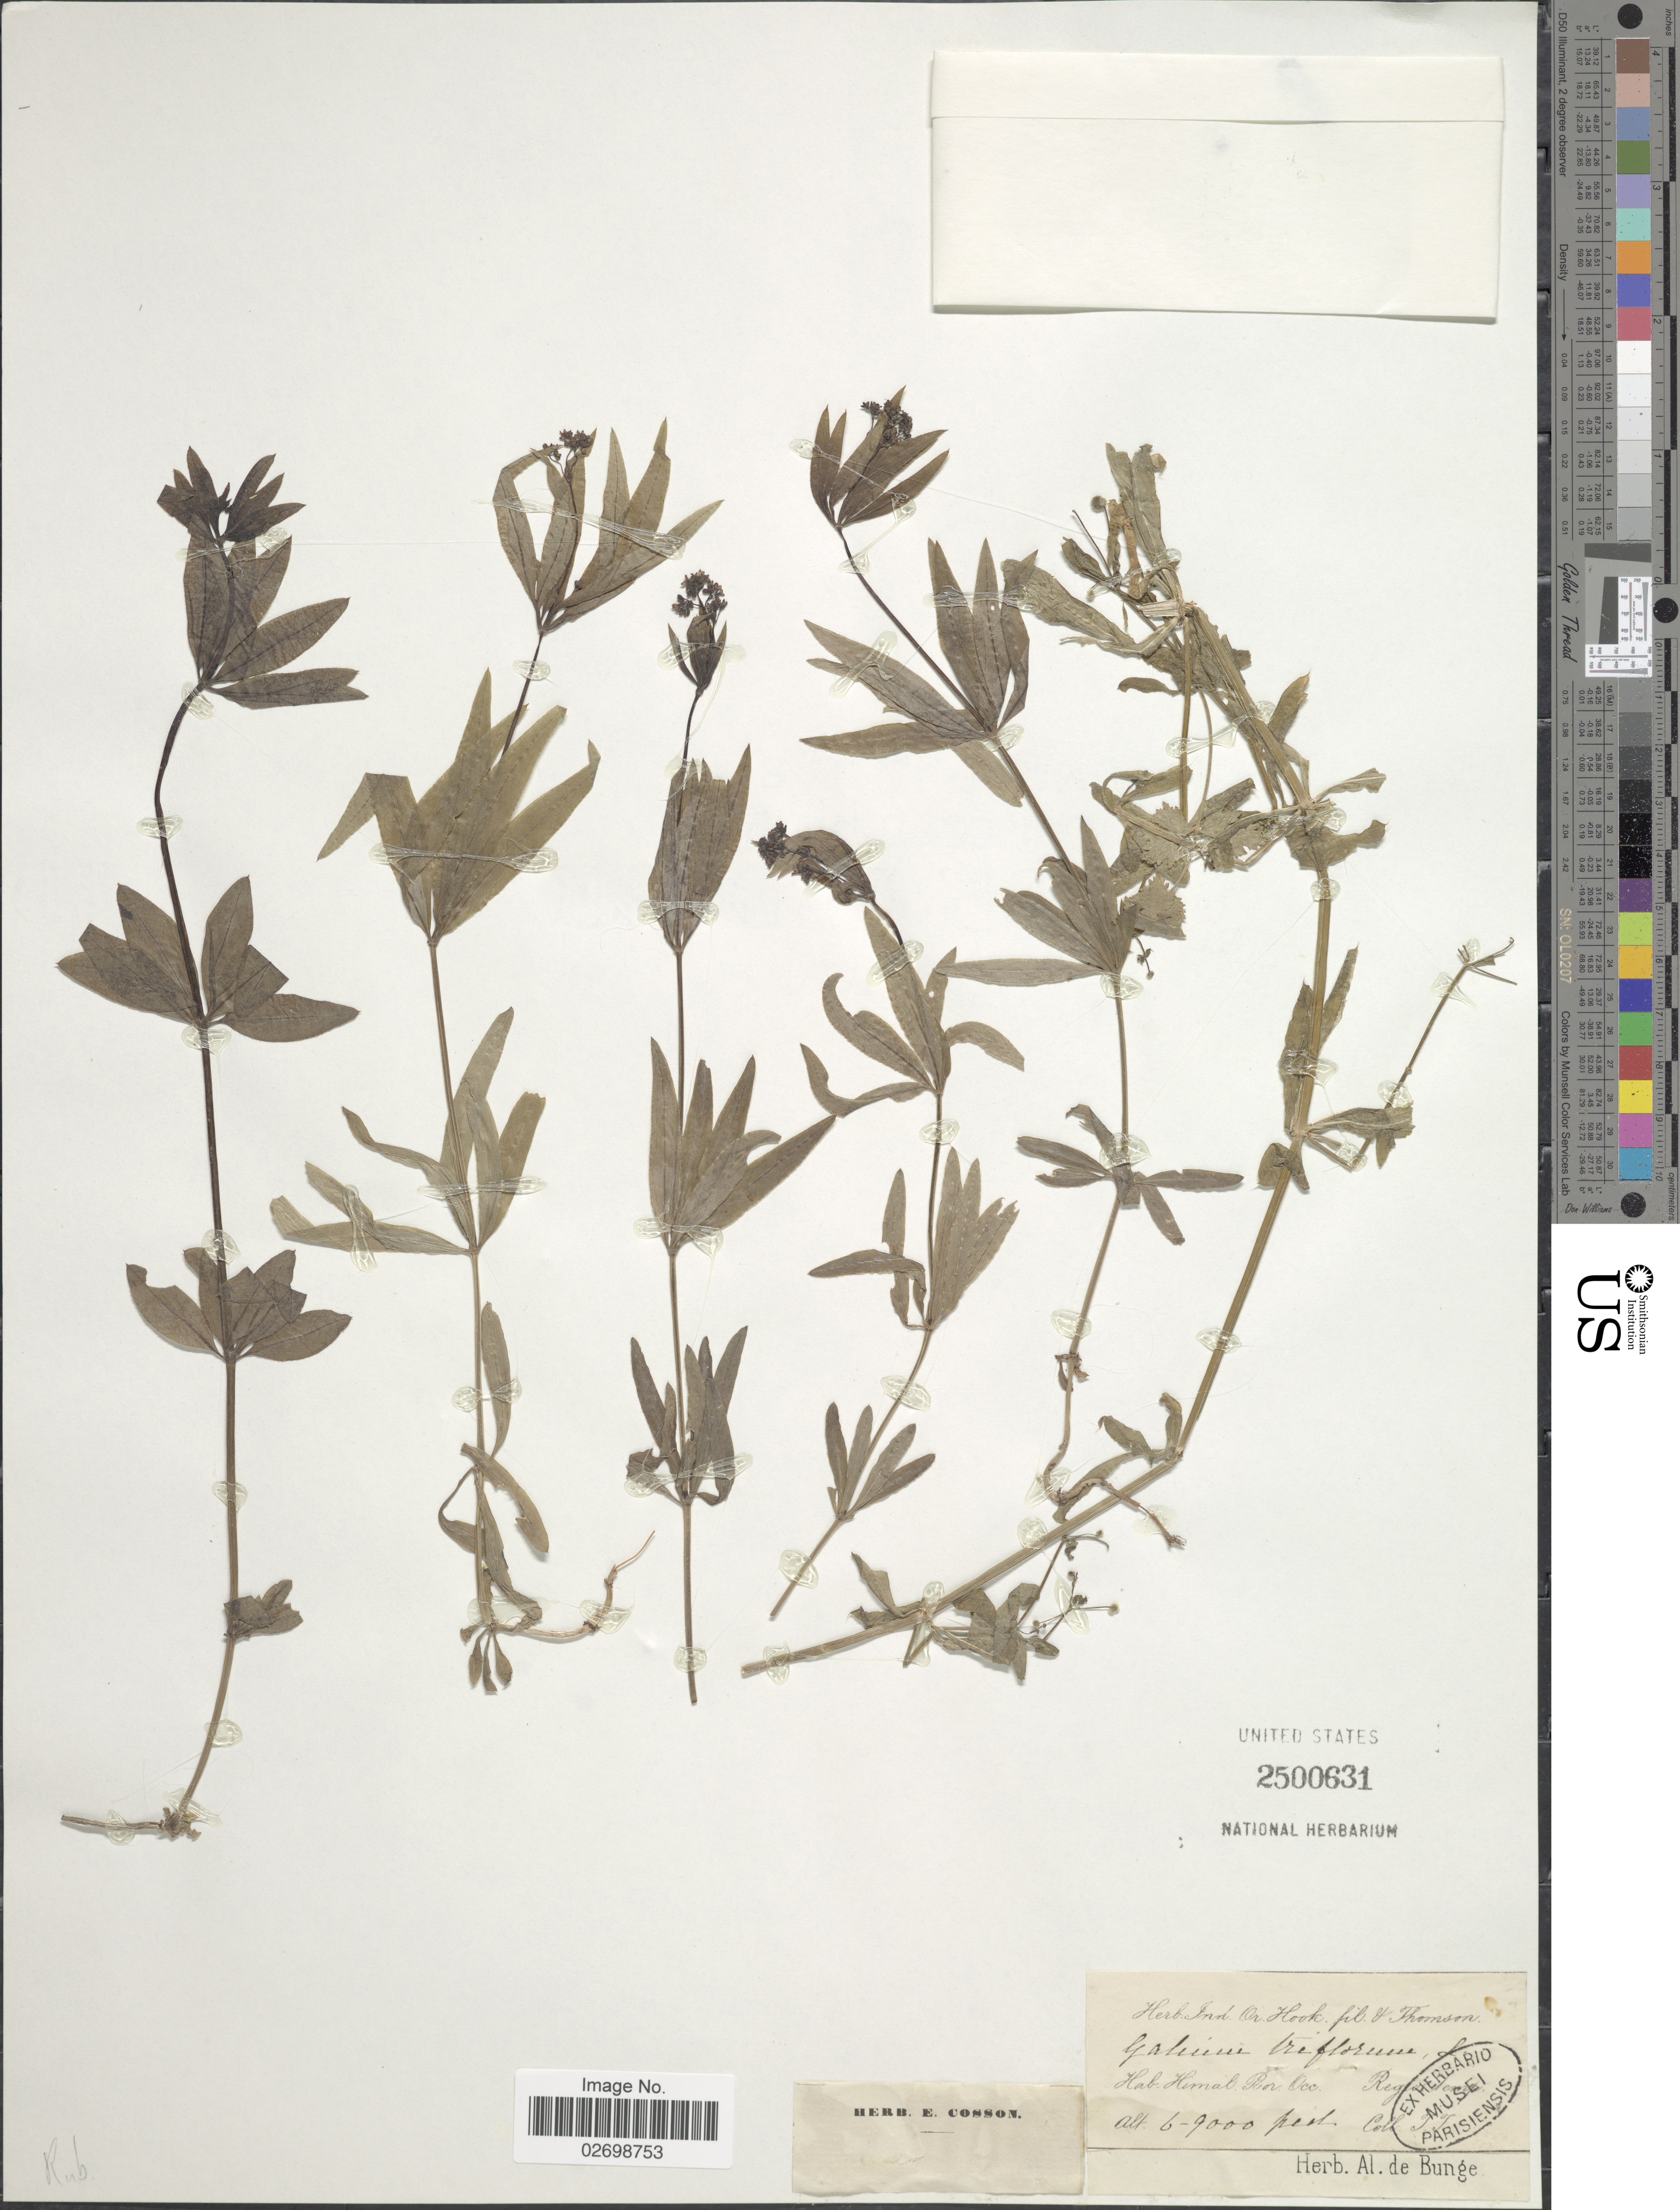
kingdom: Plantae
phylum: Tracheophyta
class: Magnoliopsida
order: Gentianales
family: Rubiaceae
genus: Galium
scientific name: Galium triflorum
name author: Michx.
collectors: T. Thomson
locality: Himal. Bor. Occ., Regio temp.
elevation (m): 1829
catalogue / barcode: US 2500631